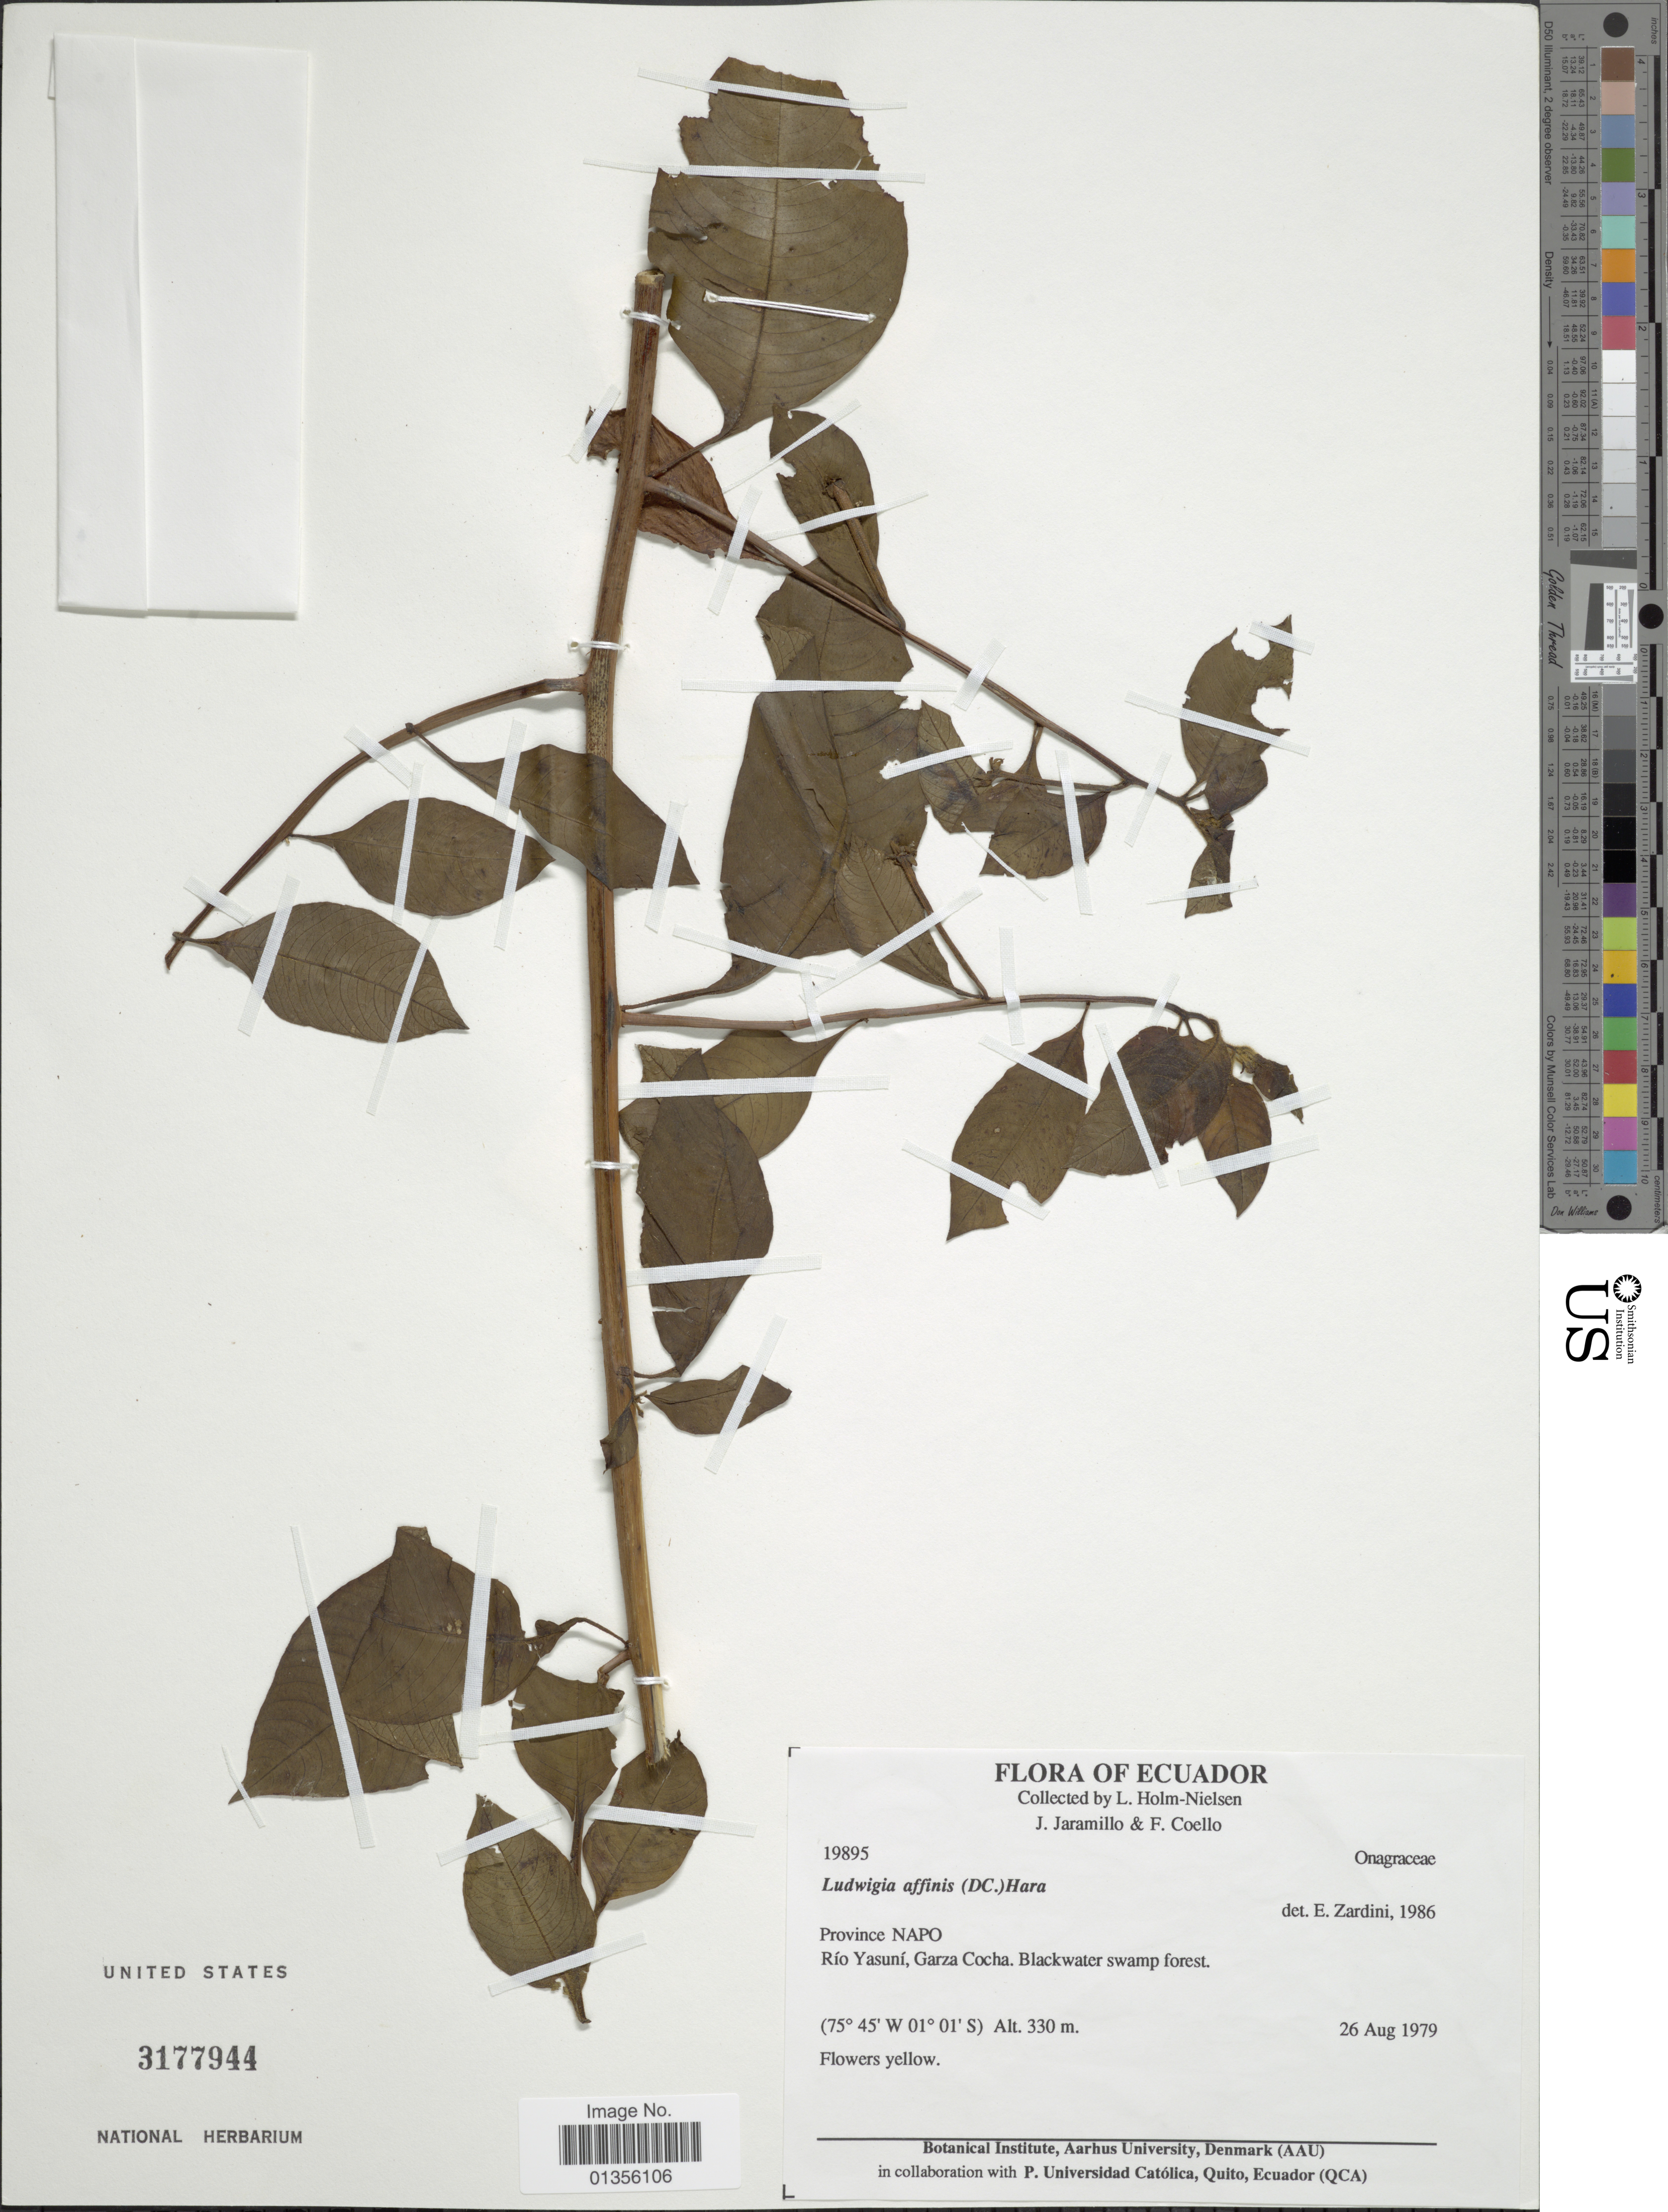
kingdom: Plantae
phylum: Tracheophyta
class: Magnoliopsida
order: Myrtales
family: Onagraceae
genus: Ludwigia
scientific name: Ludwigia affinis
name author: (DC.) H. Hara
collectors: L. B. Holm-Nielsen, J. Jaramillo & F. Coello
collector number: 19895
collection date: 1979-08-26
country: Ecuador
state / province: Napo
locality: Río Yasuní, Garza Cocha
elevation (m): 330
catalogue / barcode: US 3177944